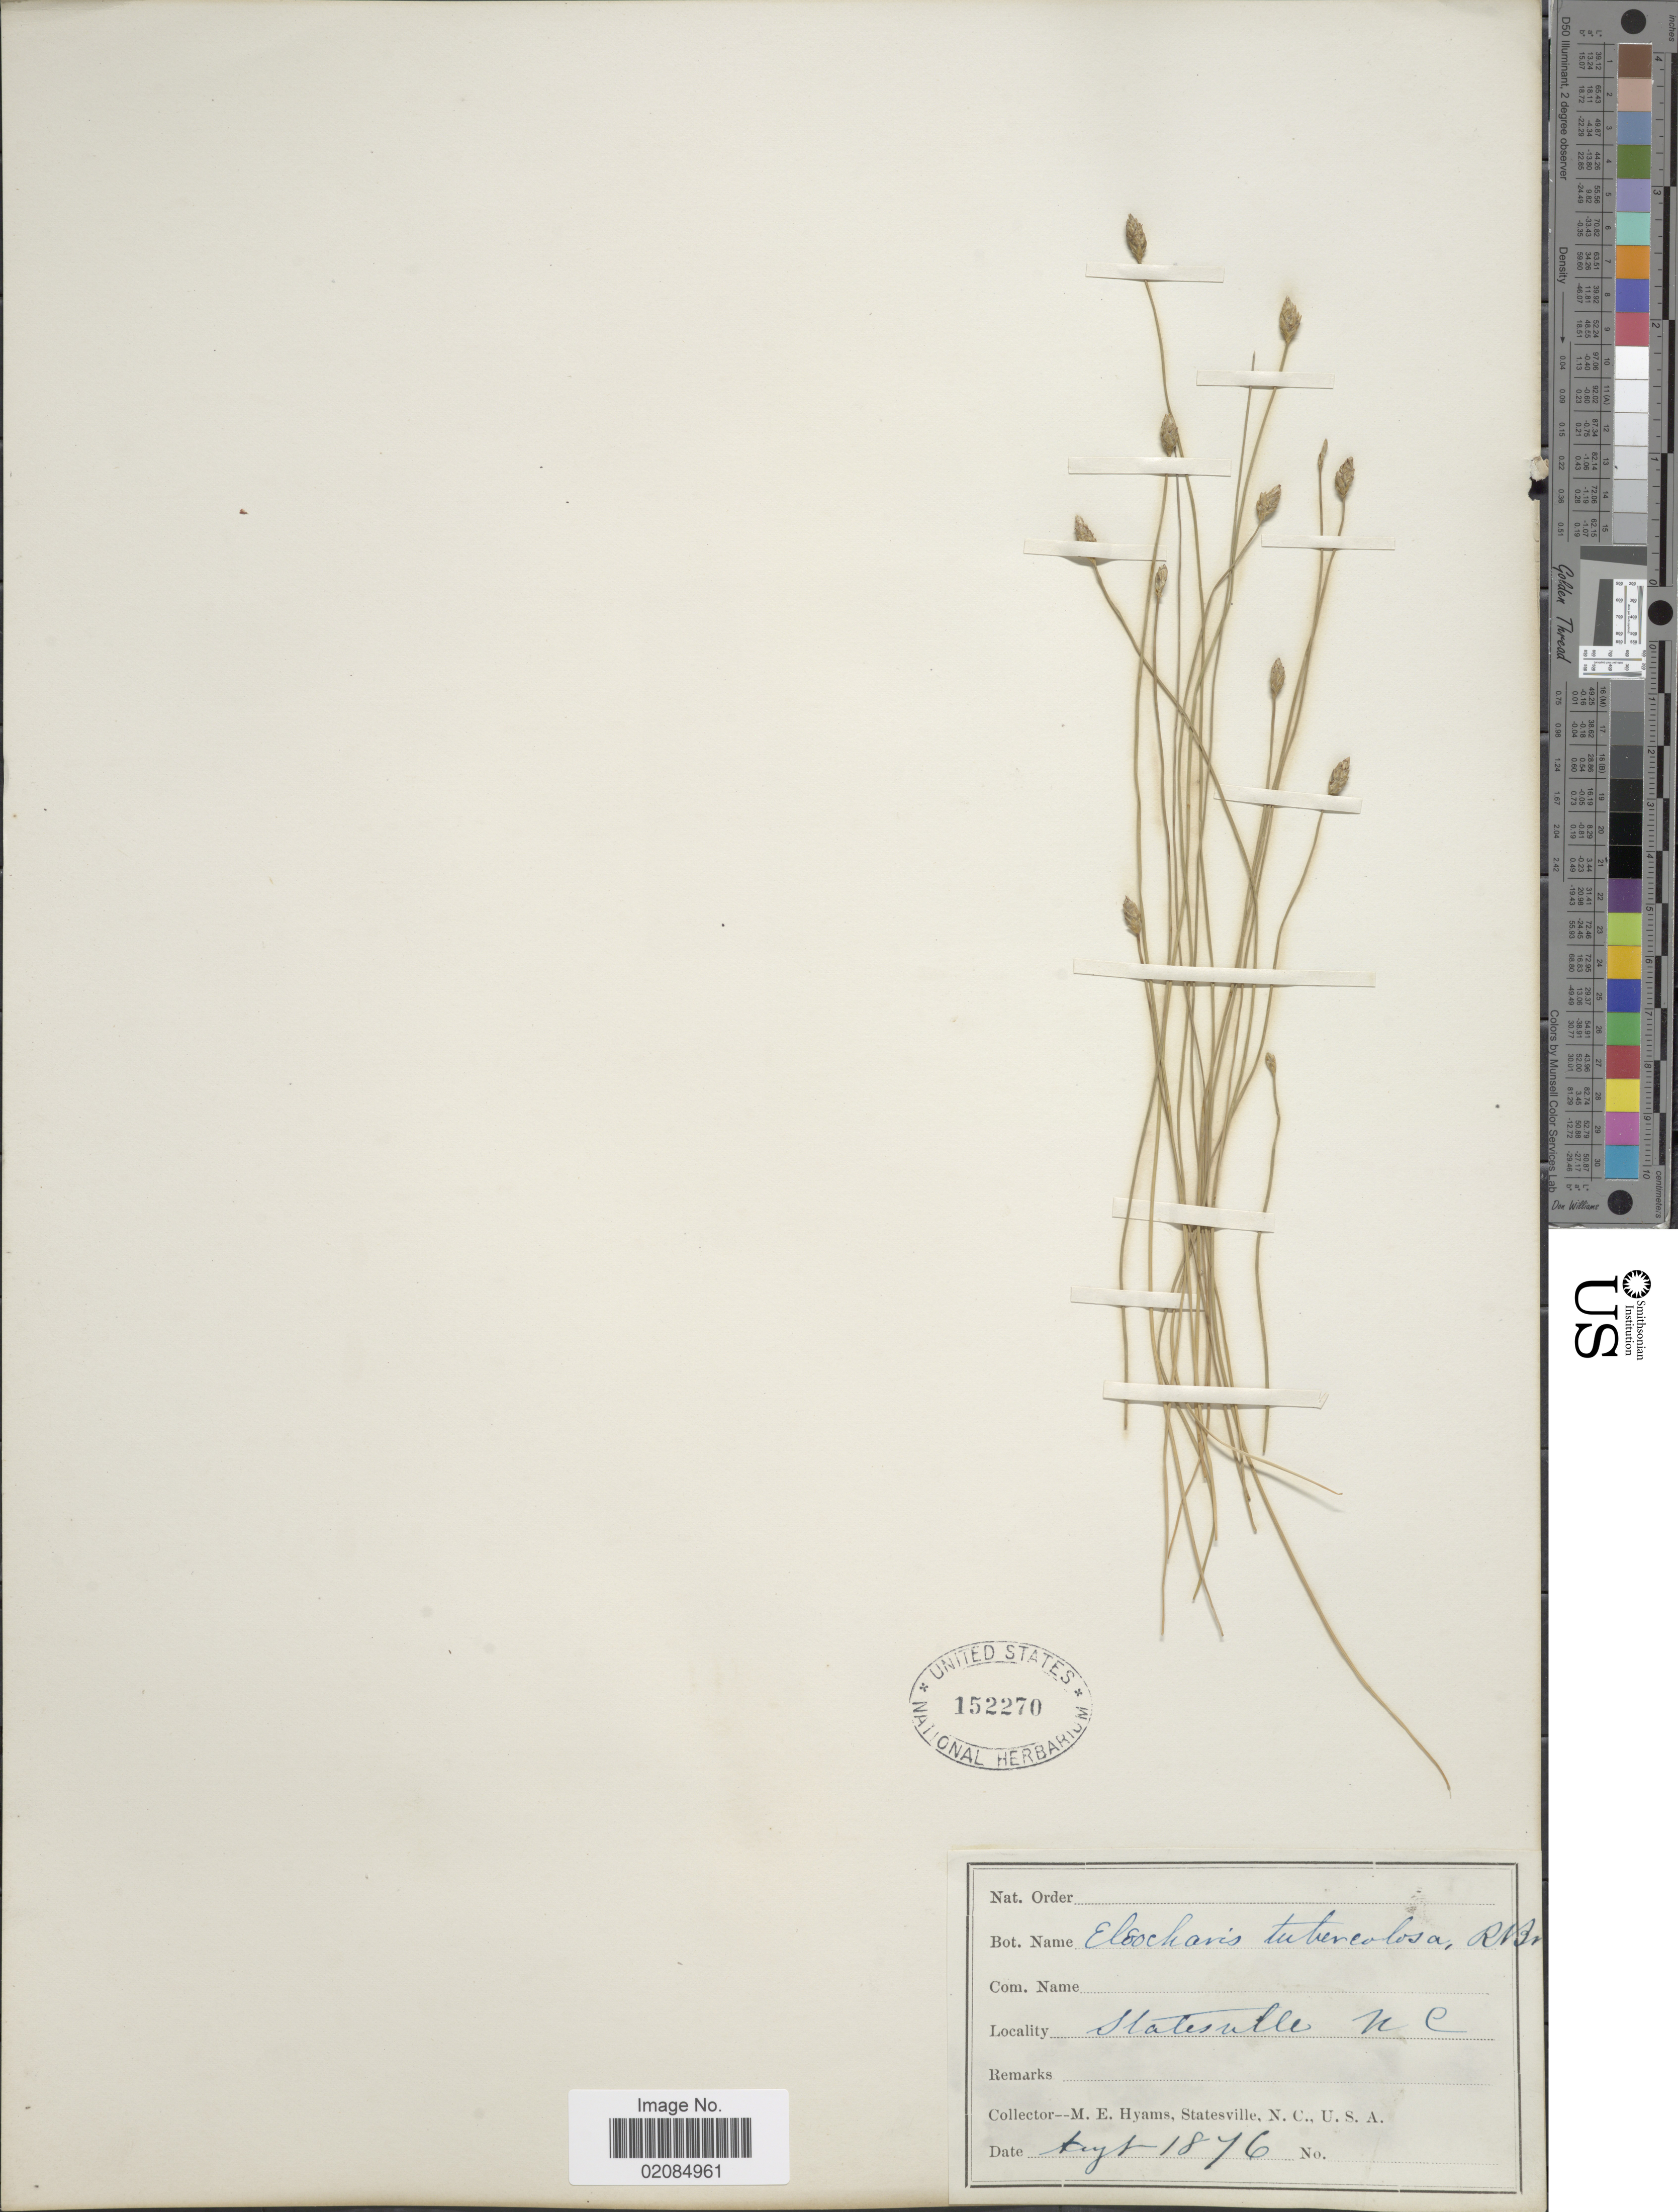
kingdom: Plantae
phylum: Tracheophyta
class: Liliopsida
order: Poales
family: Cyperaceae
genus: Eleocharis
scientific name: Eleocharis tuberculosa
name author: (Michx.) Roem. & Schult.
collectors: M. E. Hyams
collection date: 1876-08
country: United States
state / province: North Carolina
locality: Statesville N.C.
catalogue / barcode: US 152270